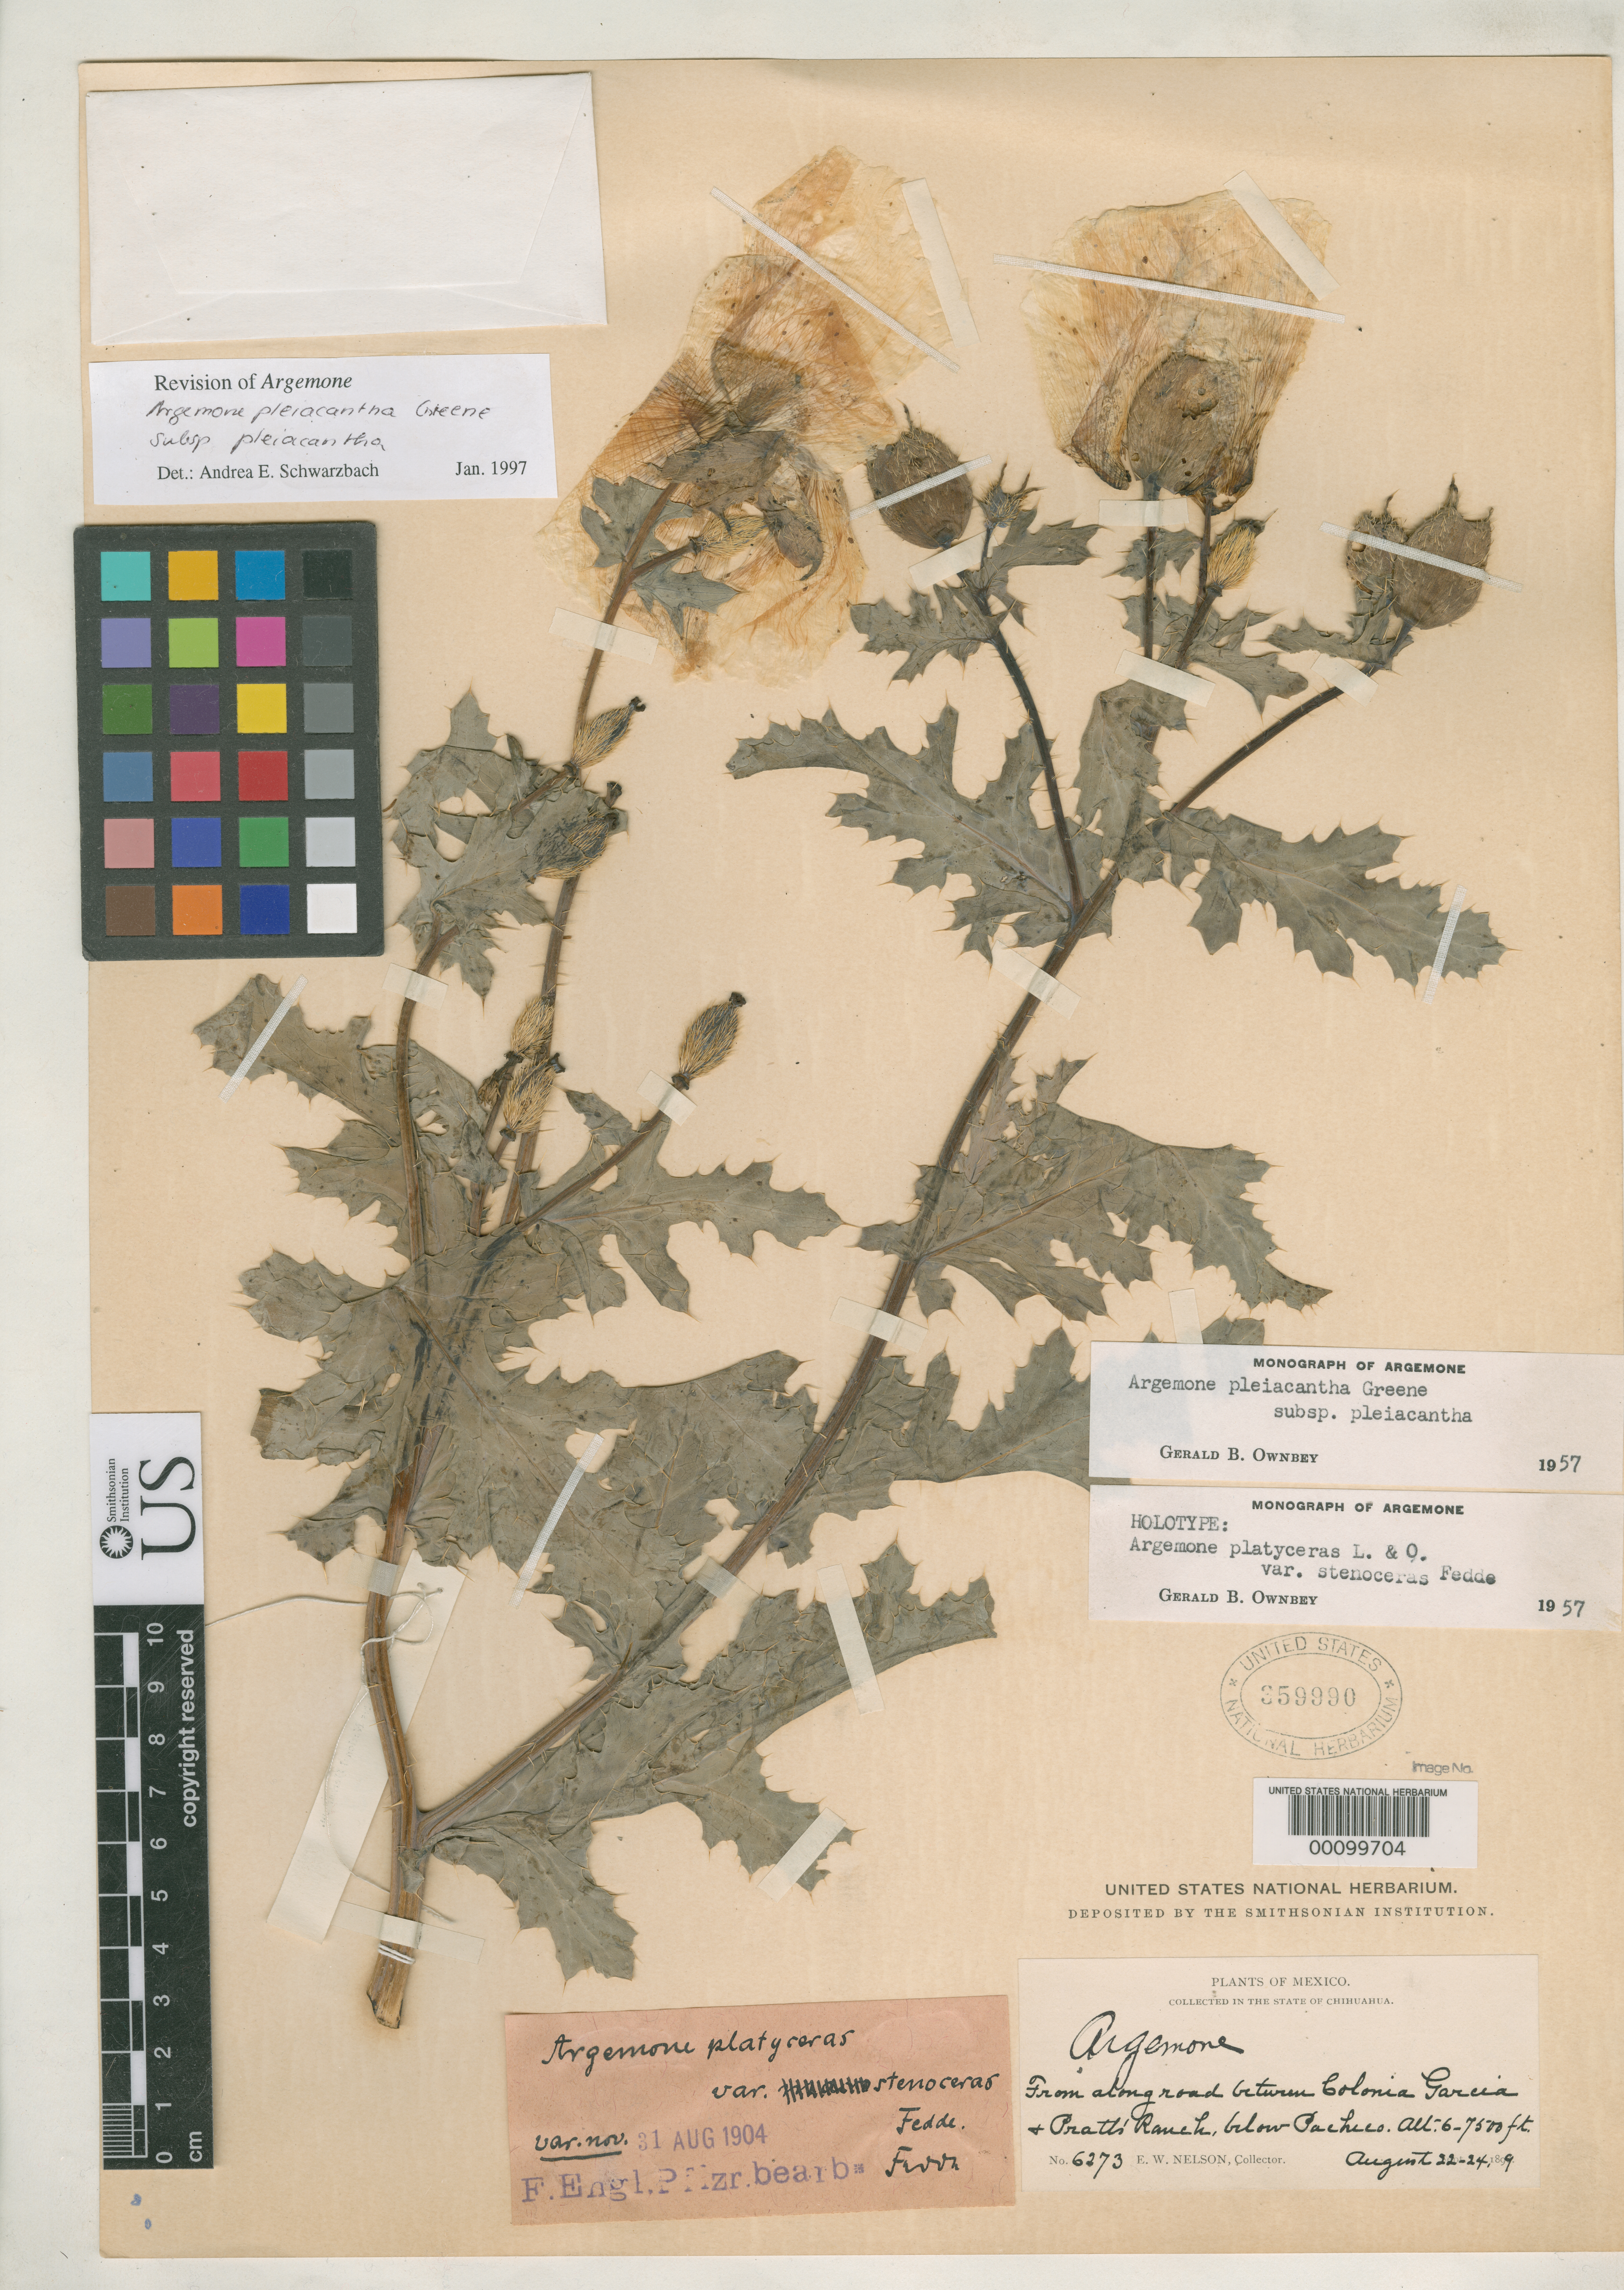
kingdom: Plantae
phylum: Tracheophyta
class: Magnoliopsida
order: Ranunculales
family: Papaveraceae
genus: Argemone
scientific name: Argemone platyceras var. stenoceras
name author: Fedde in Engl.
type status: Isotype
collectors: E. W. Nelson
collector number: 6273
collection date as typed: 22 Aug 1899 to 24 Aug 1899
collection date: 1899-08-22/1899-08-24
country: Mexico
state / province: Chihuahua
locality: Along road between Colonia Garcia & Pratt's Ranch, below Pacheo.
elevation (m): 1829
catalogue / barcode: US 359990